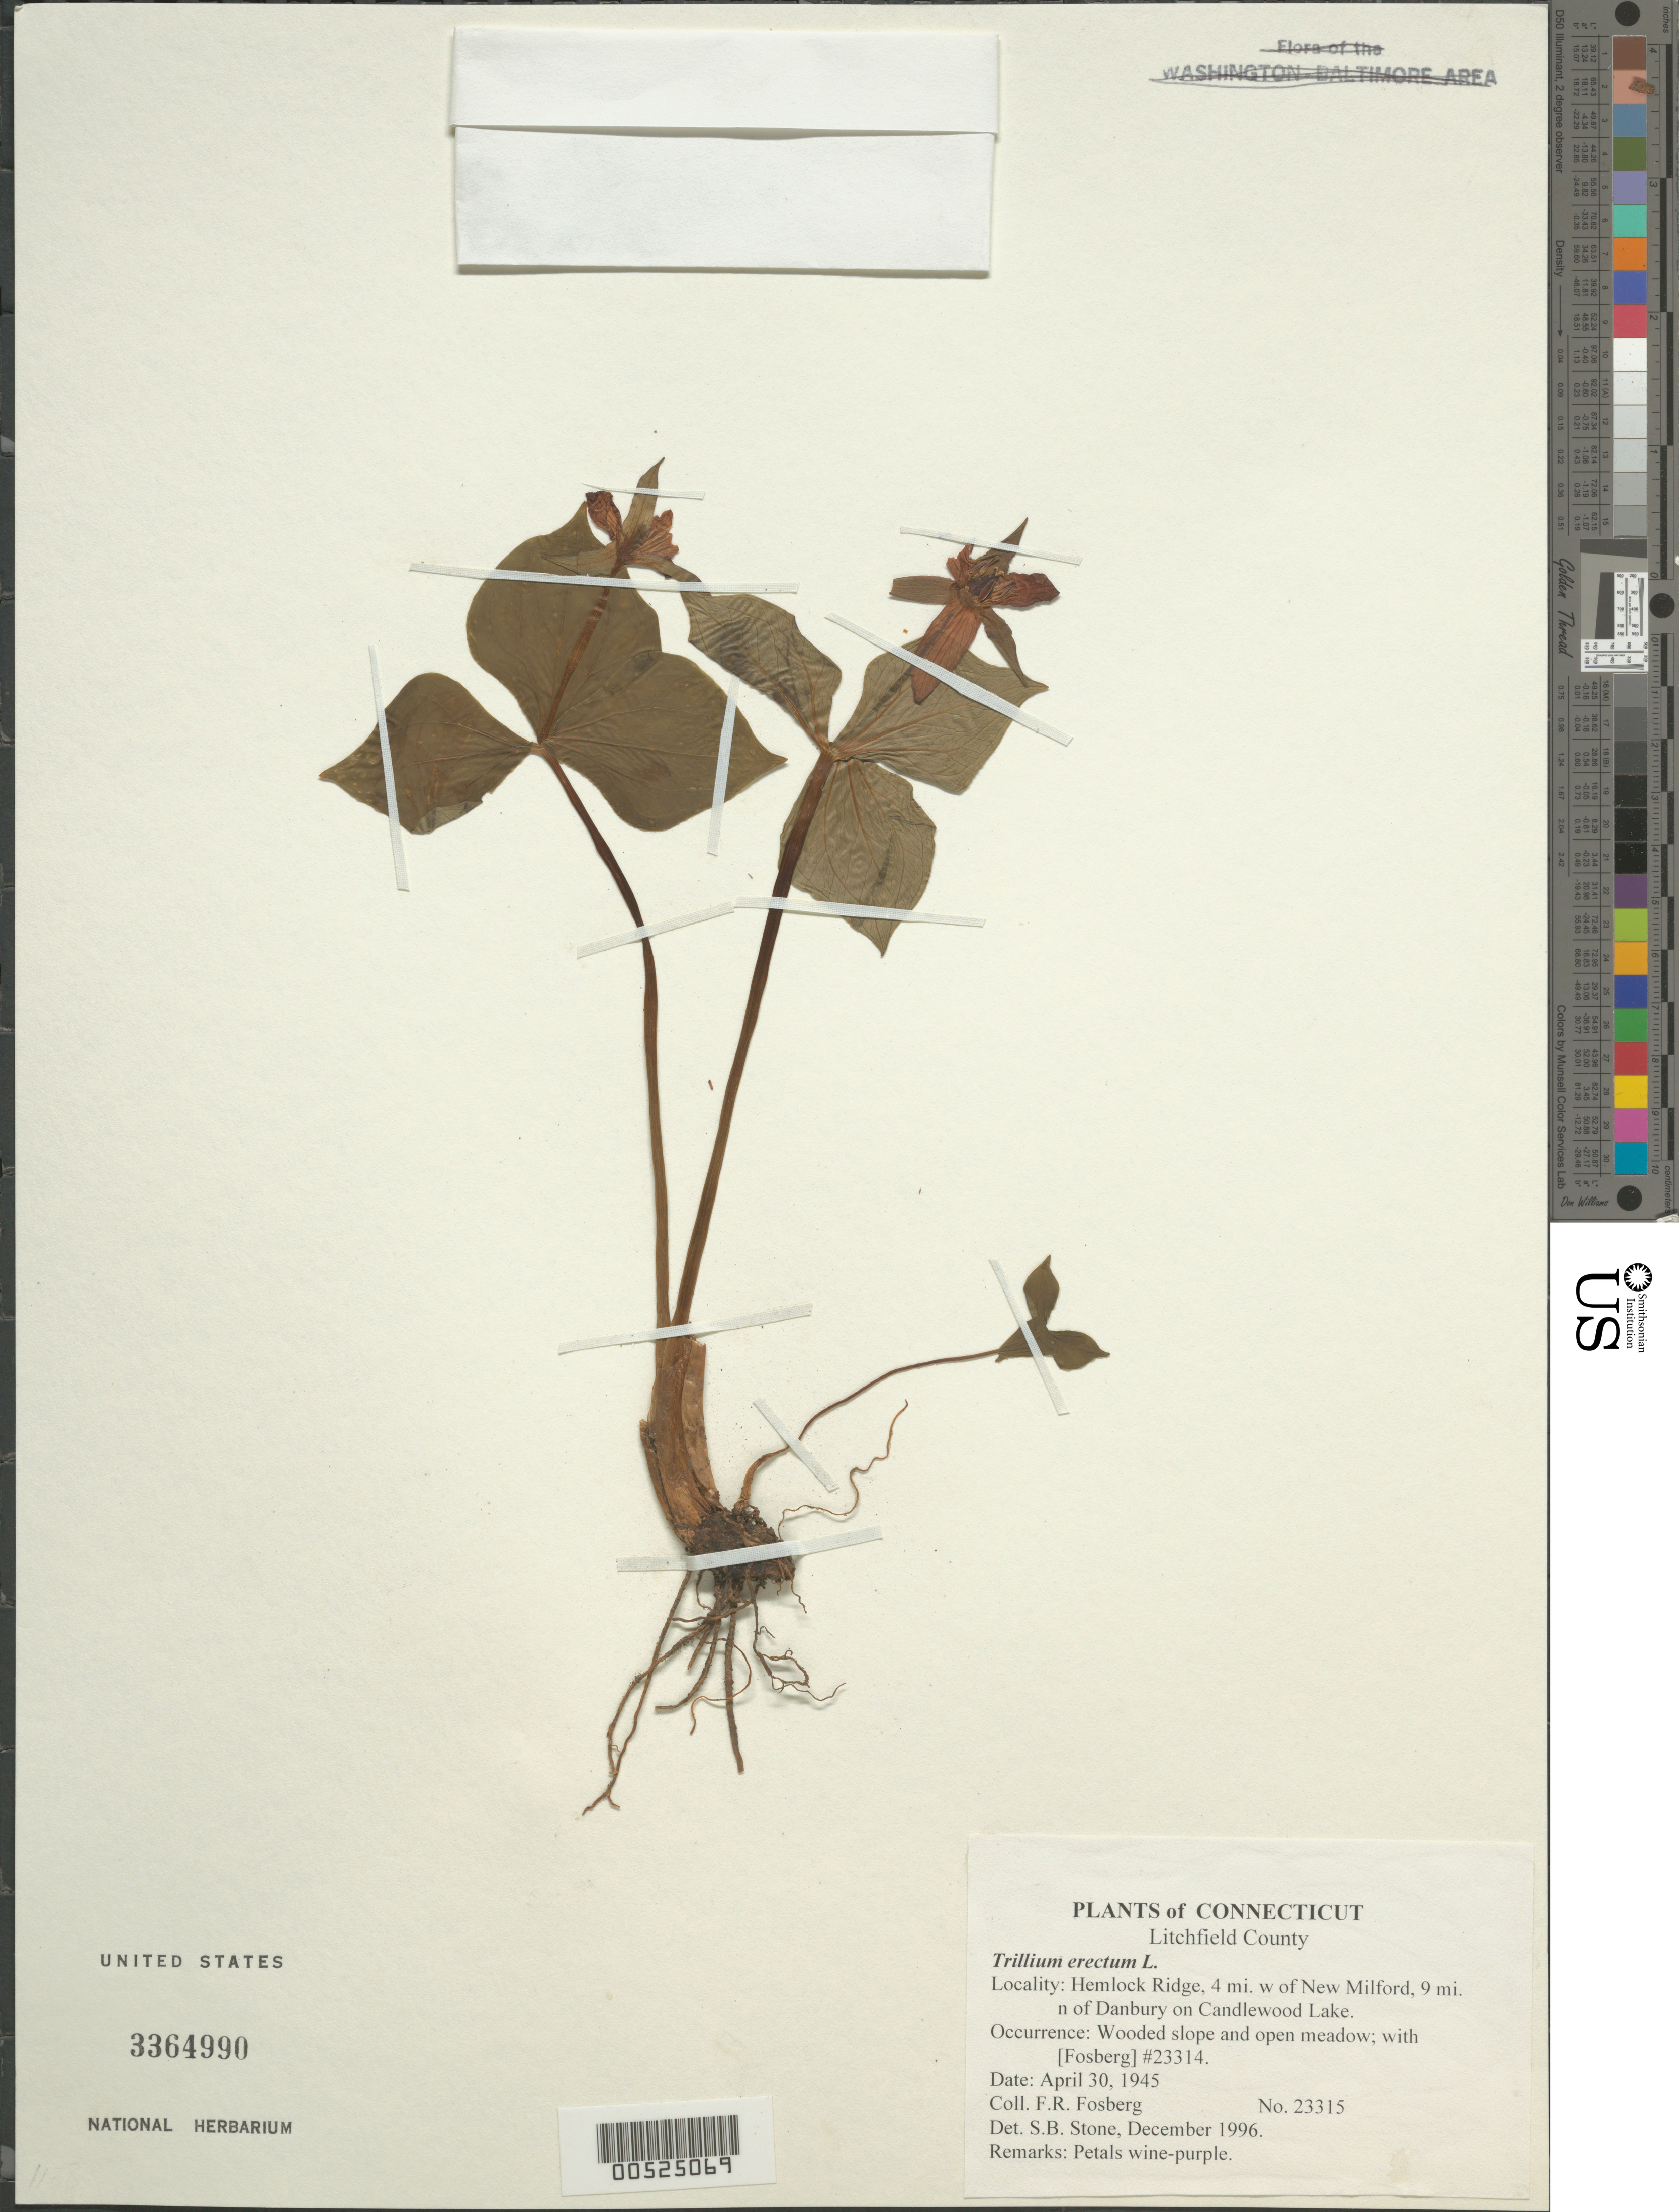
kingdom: Plantae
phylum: Tracheophyta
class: Liliopsida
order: Liliales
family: Melanthiaceae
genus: Trillium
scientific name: Trillium erectum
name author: L.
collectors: F. R. Fosberg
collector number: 23315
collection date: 1945-04-30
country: United States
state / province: Connecticut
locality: Litchfield County. Hemlock Ridge, 4 mi. w of New Milford, 9 mi. n of Danbury on Candlewood Lake.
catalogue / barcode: US 3364990